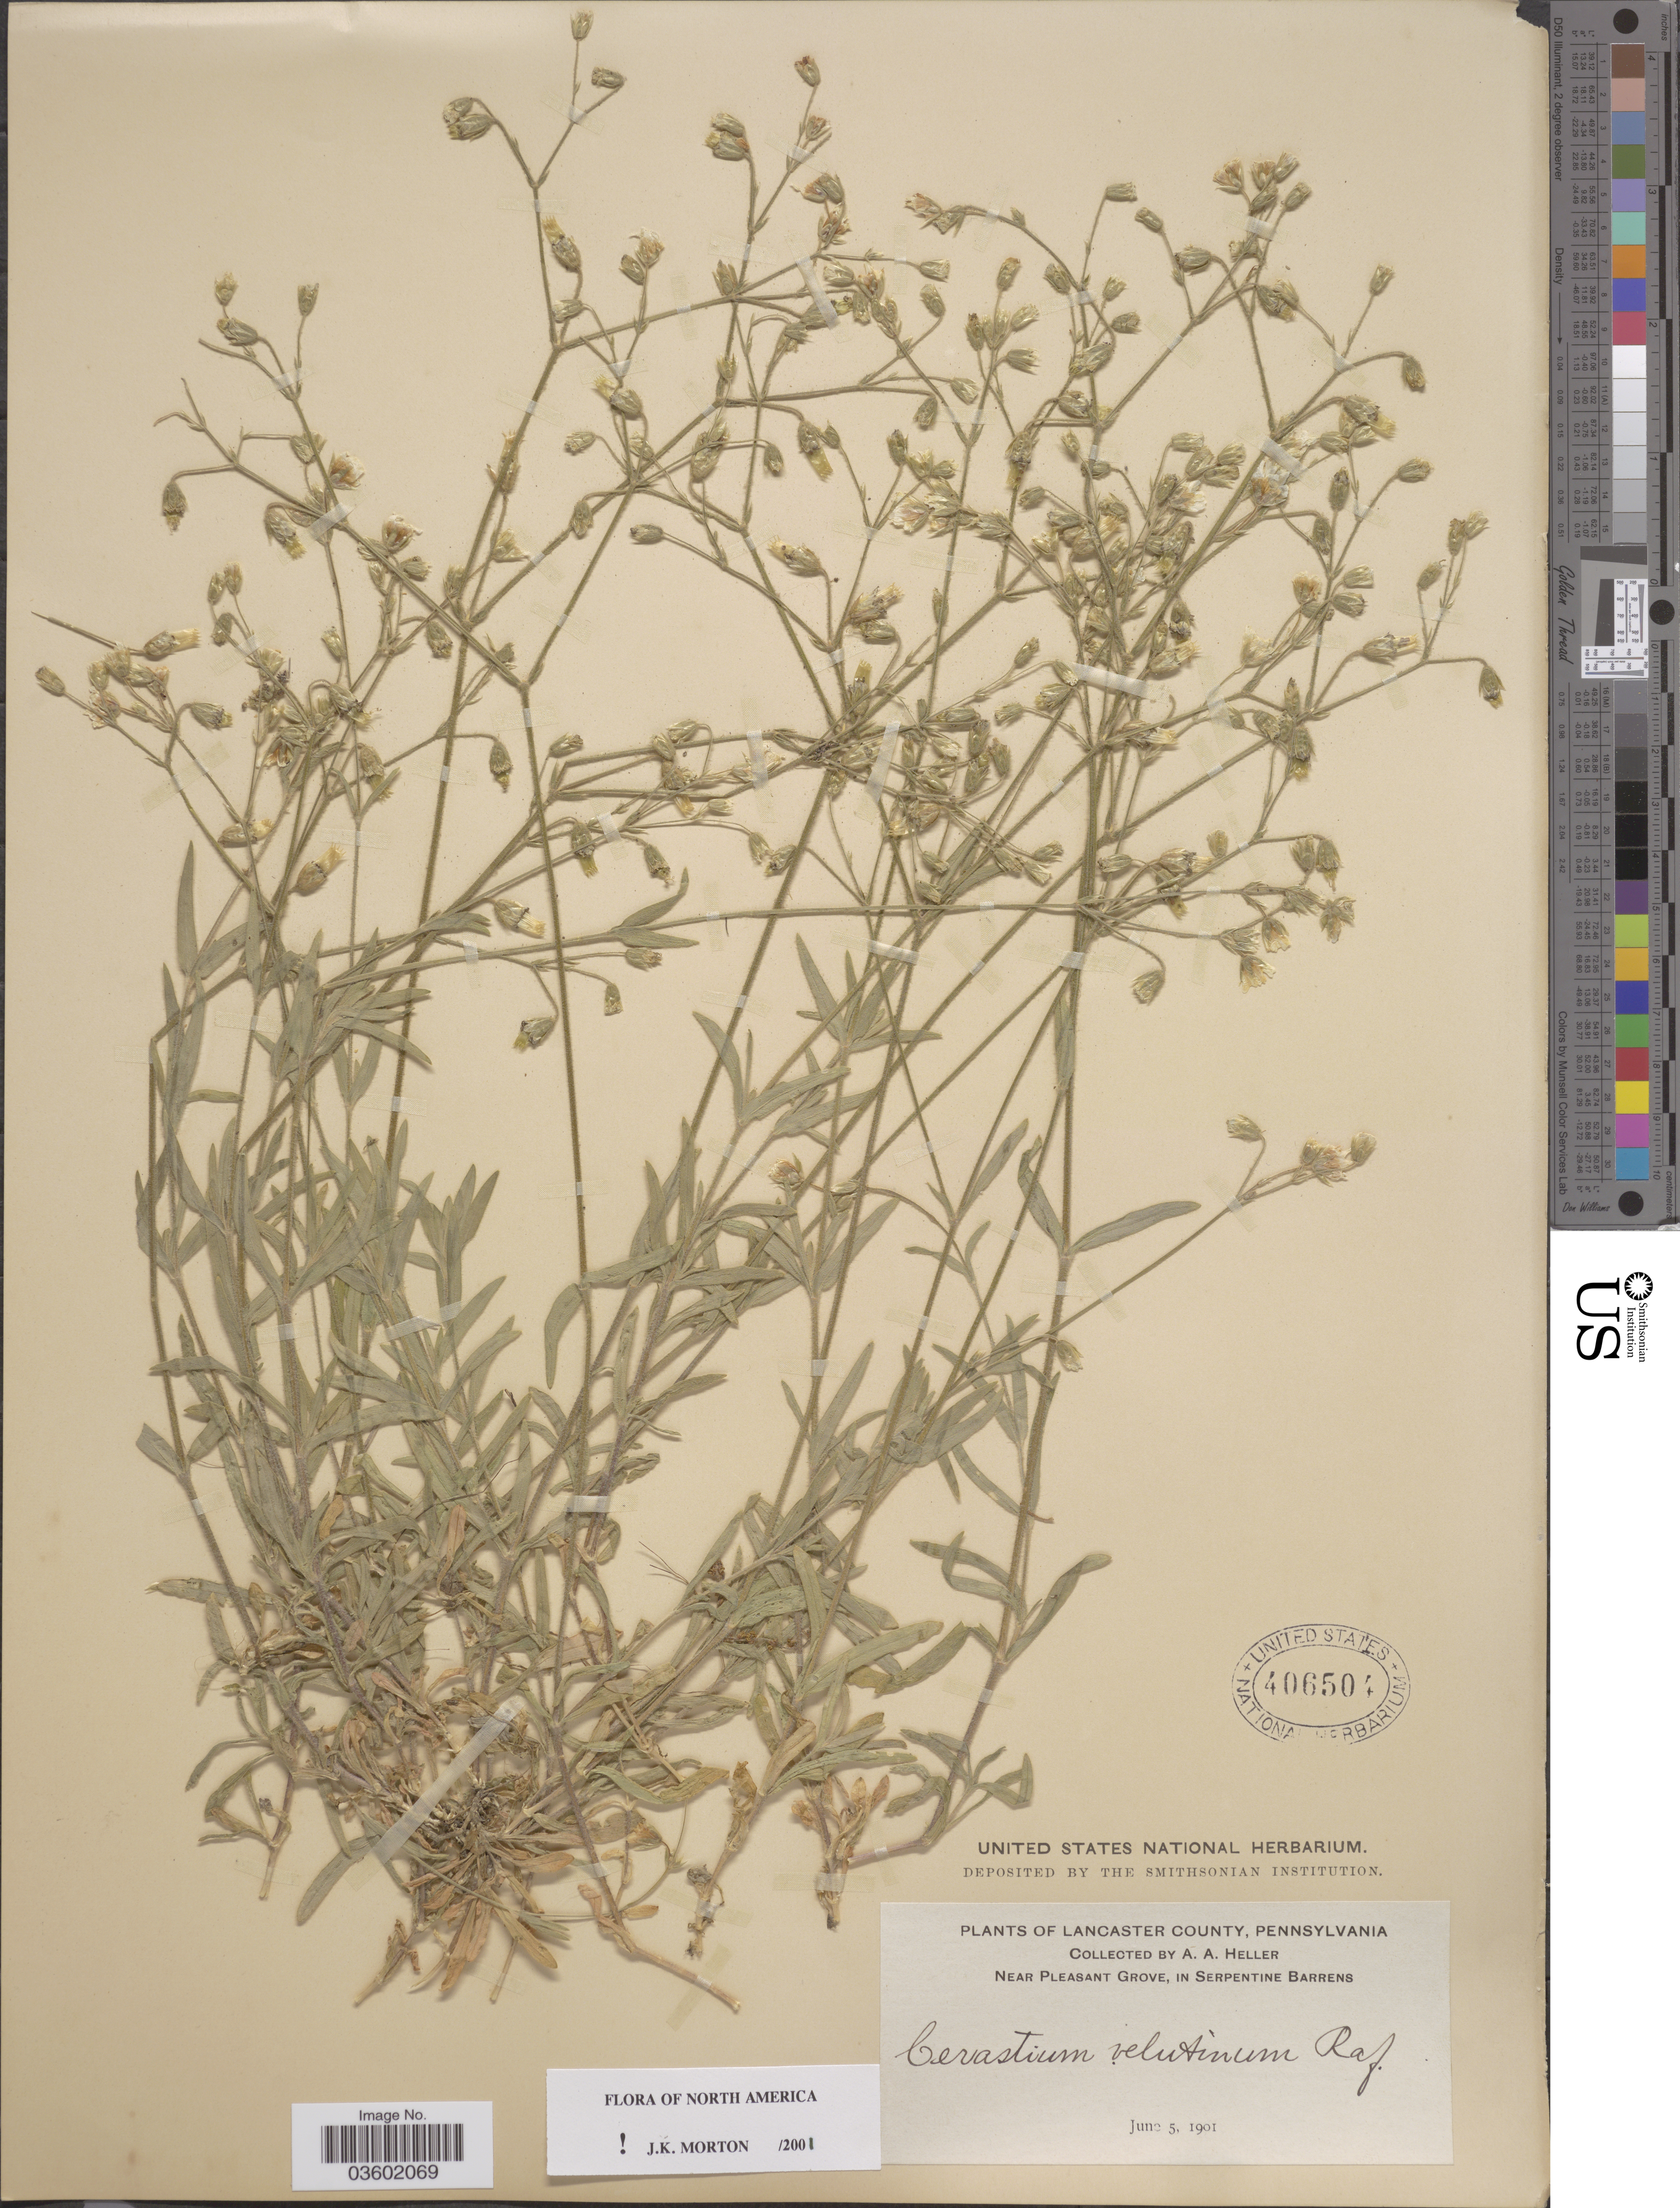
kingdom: Plantae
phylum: Tracheophyta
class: Magnoliopsida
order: Caryophyllales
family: Caryophyllaceae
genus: Cerastium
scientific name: Cerastium velutinum var. velutinum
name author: Raf.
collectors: A. A. Heller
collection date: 1901-06-05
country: United States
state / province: Pennsylvania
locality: Lancaster County. Near Pleasant Grove, in serpentine barrens.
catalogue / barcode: US 406504